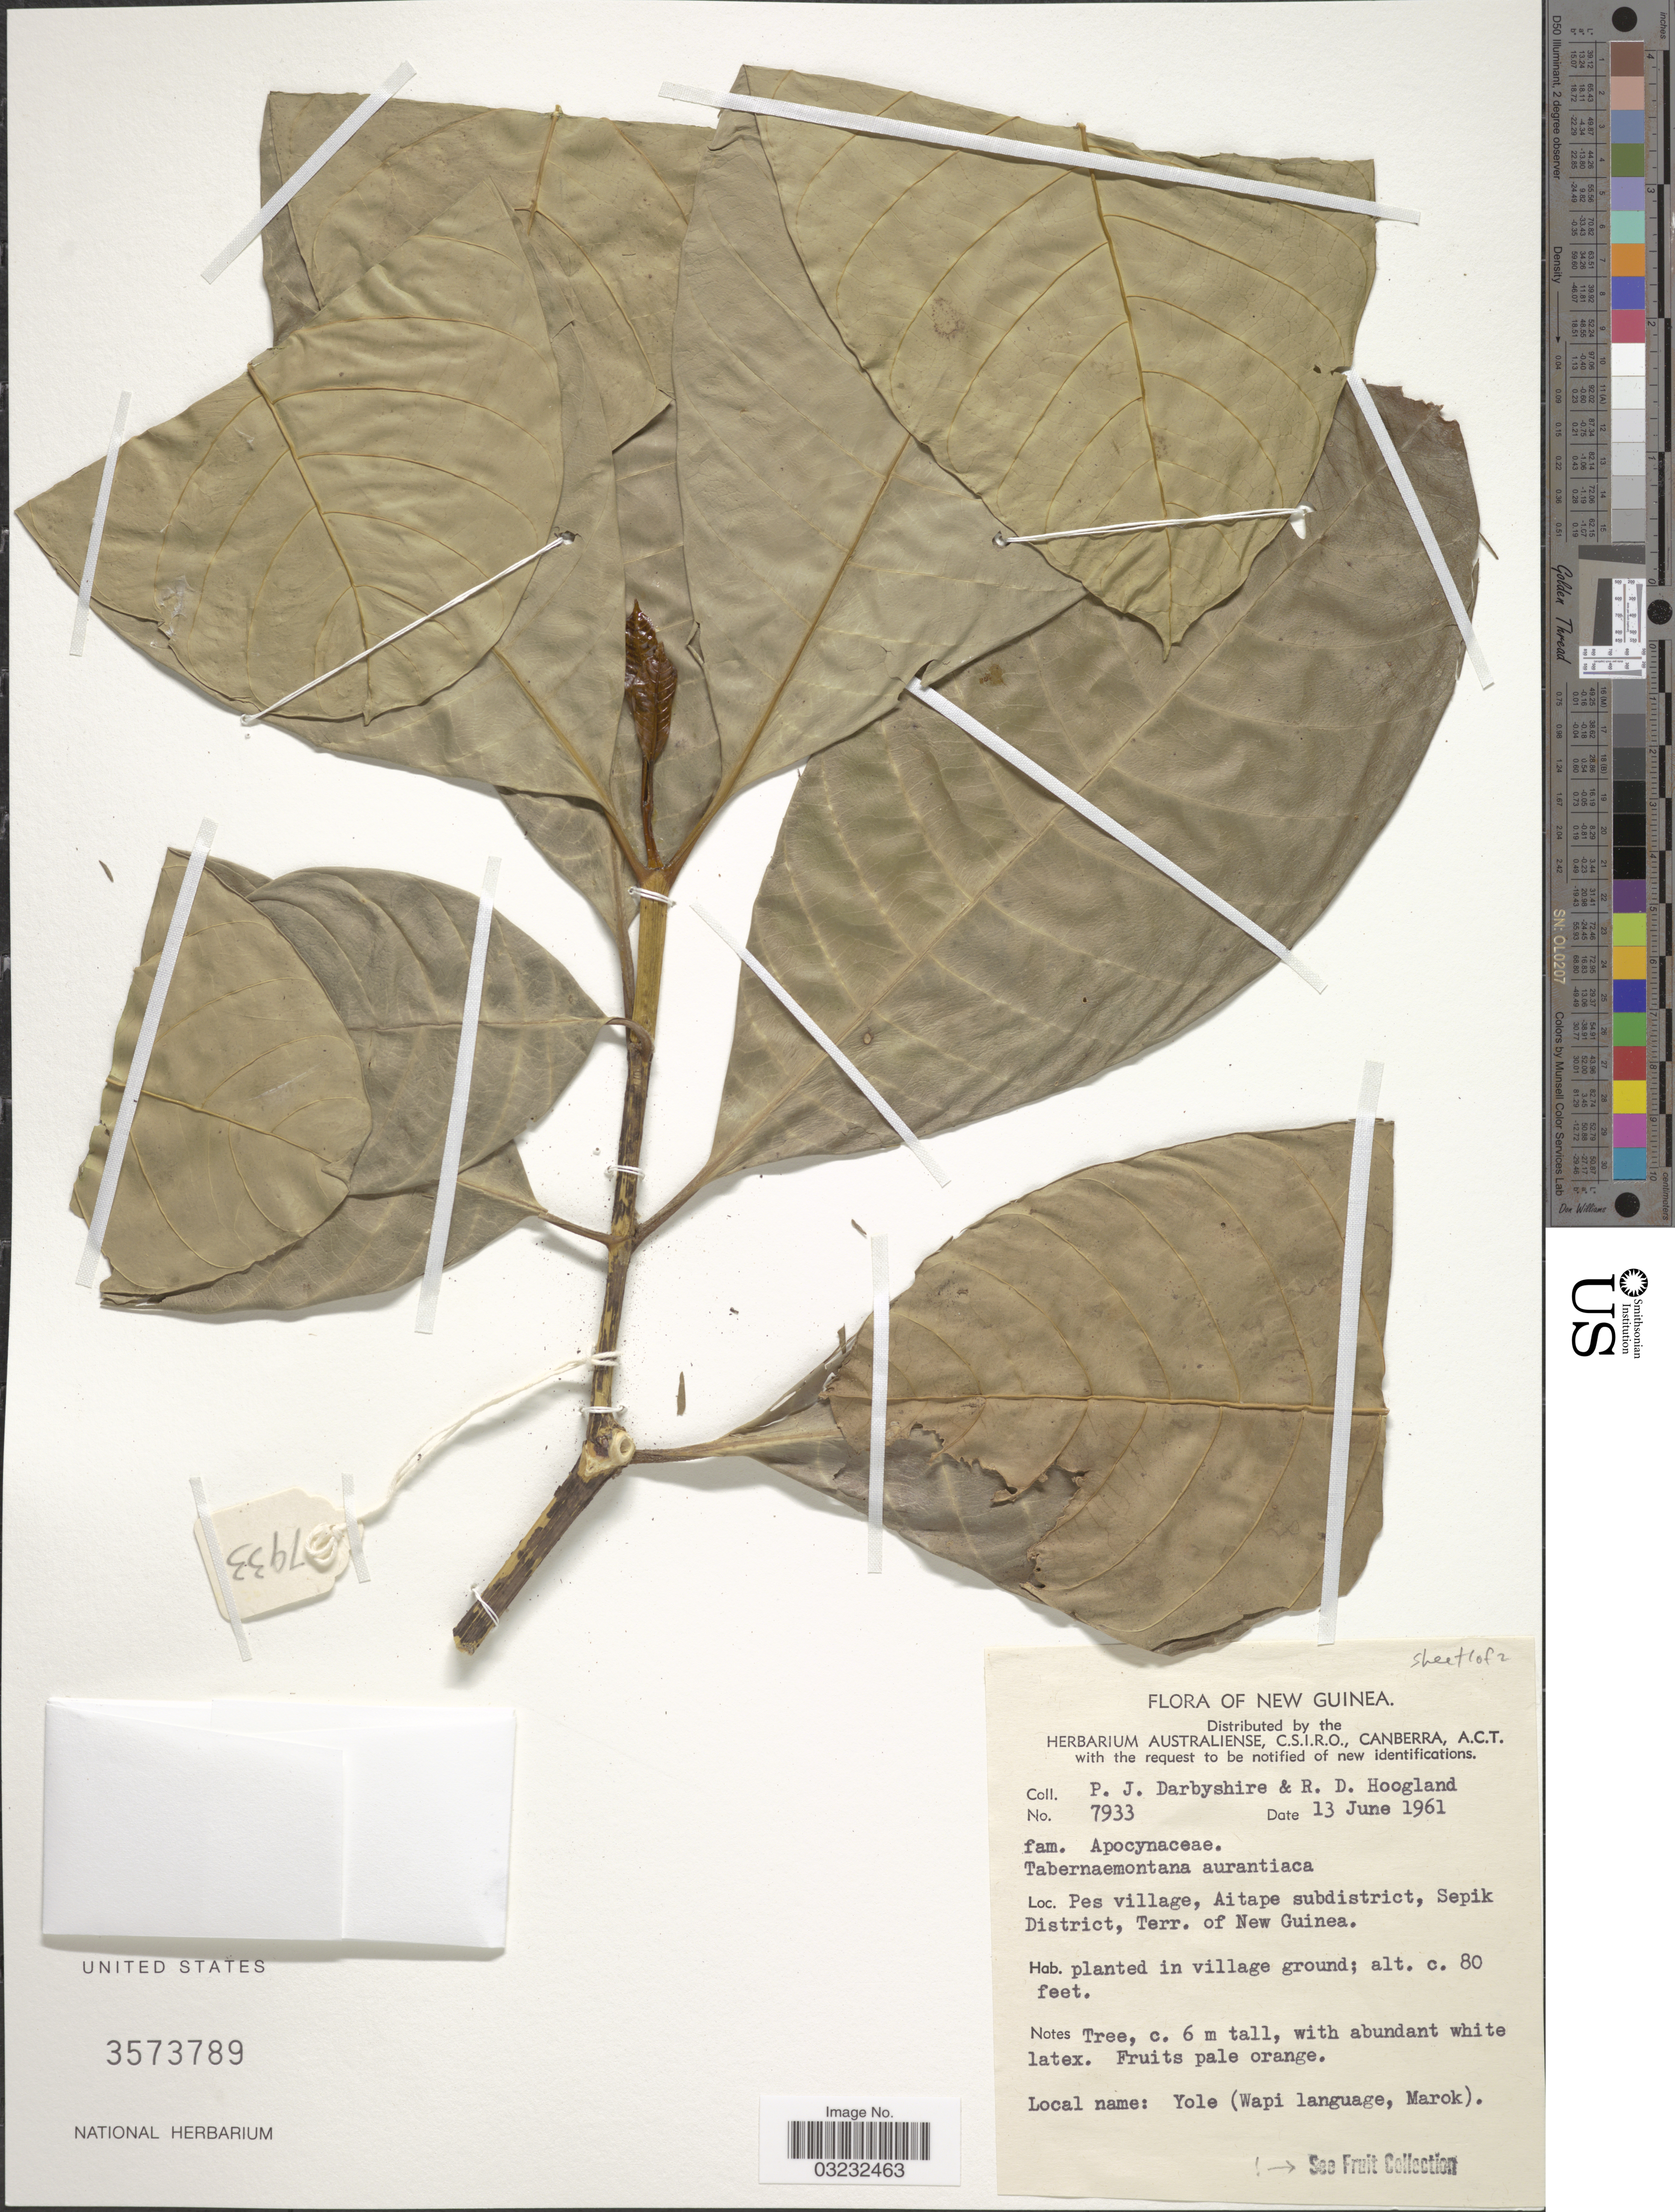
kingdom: Plantae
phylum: Tracheophyta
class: Magnoliopsida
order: Gentianales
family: Apocynaceae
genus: Tabernaemontana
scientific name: Tabernaemontana aurantiaca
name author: Gaudich.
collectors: P. Darbyshire & R. D. Hoogland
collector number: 7933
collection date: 1961-06-13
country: Papua New Guinea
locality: New Guinea, Pes village, Aitape subdistrict, Sepik District, Terr. of New Guinea.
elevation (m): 24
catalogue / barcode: US 3573789